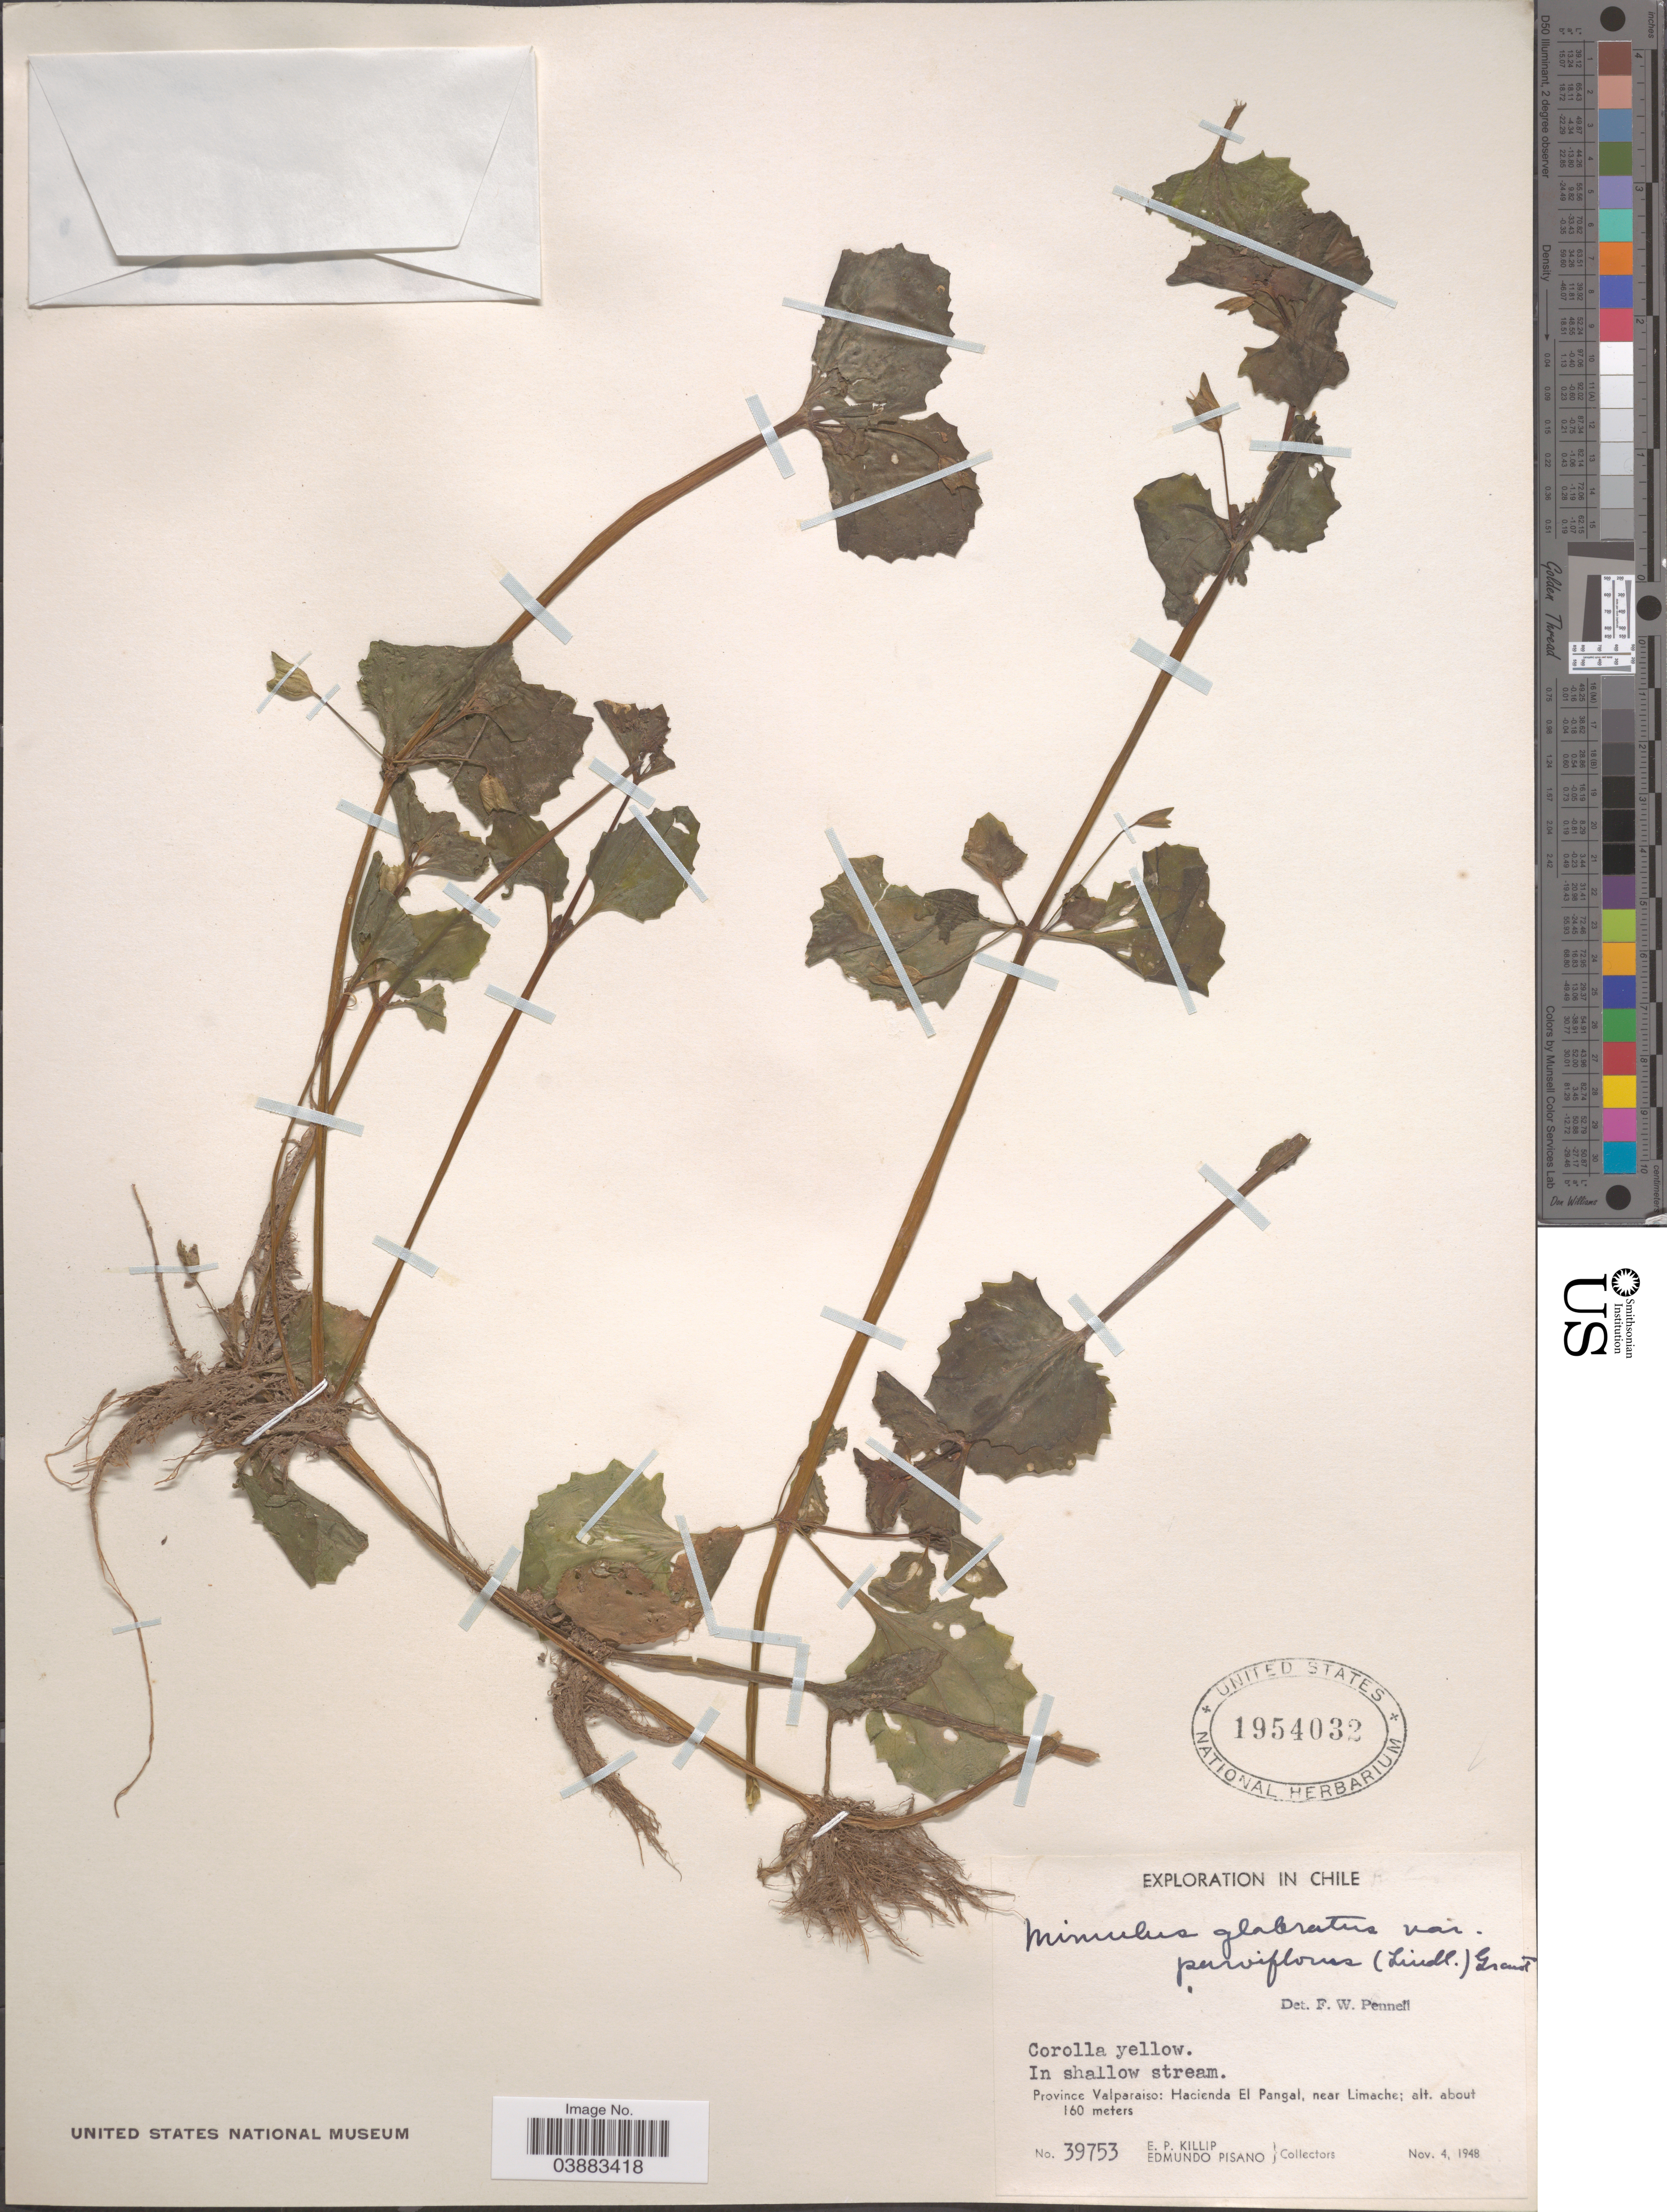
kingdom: Plantae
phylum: Tracheophyta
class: Magnoliopsida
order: Lamiales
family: Phrymaceae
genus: Mimulus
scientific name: Mimulus glabratus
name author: Kunth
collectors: E. P. Killip & E. Pisano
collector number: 39753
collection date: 1948-11-04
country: Chile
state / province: Valparaíso (V)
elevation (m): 160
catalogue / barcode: US 1954032